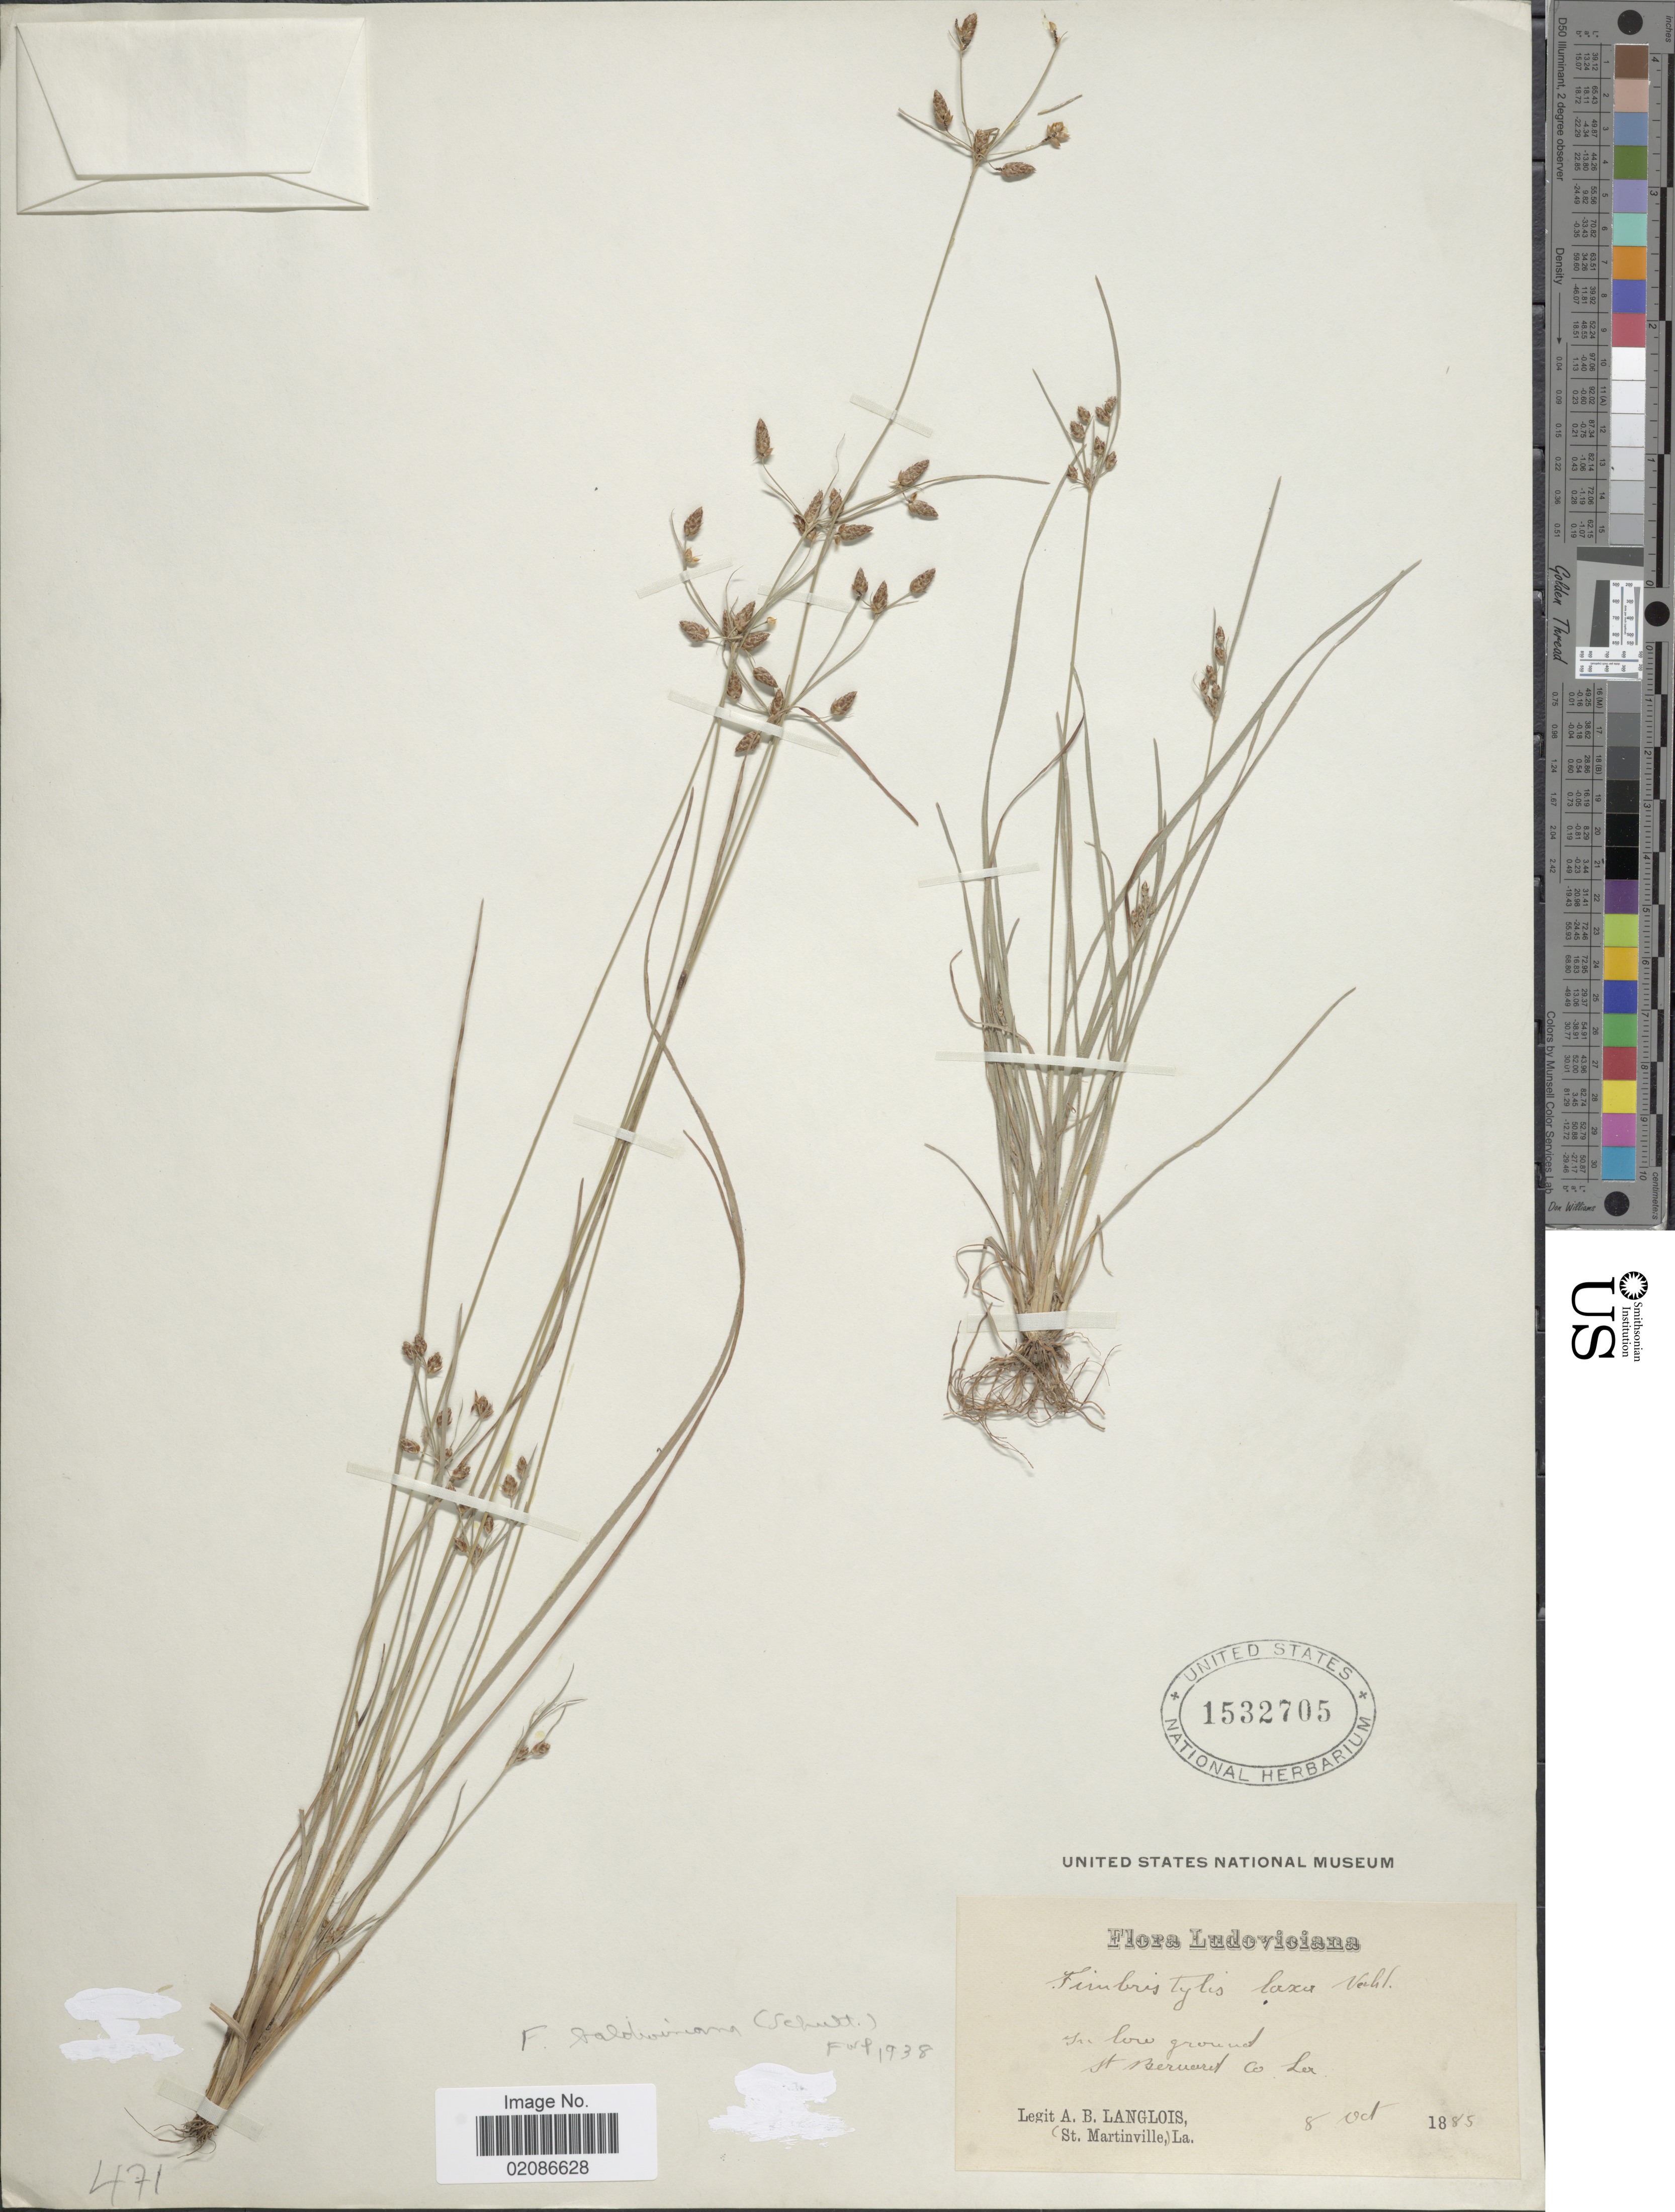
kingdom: Plantae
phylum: Tracheophyta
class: Liliopsida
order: Poales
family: Cyperaceae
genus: Fimbristylis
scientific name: Fimbristylis dichotoma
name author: (L.) Vahl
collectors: A. Langlois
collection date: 1885-10-05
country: United States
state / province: Louisiana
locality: Ludoviciana. In low ground. ST. Bernard Co. La.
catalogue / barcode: US 1532705